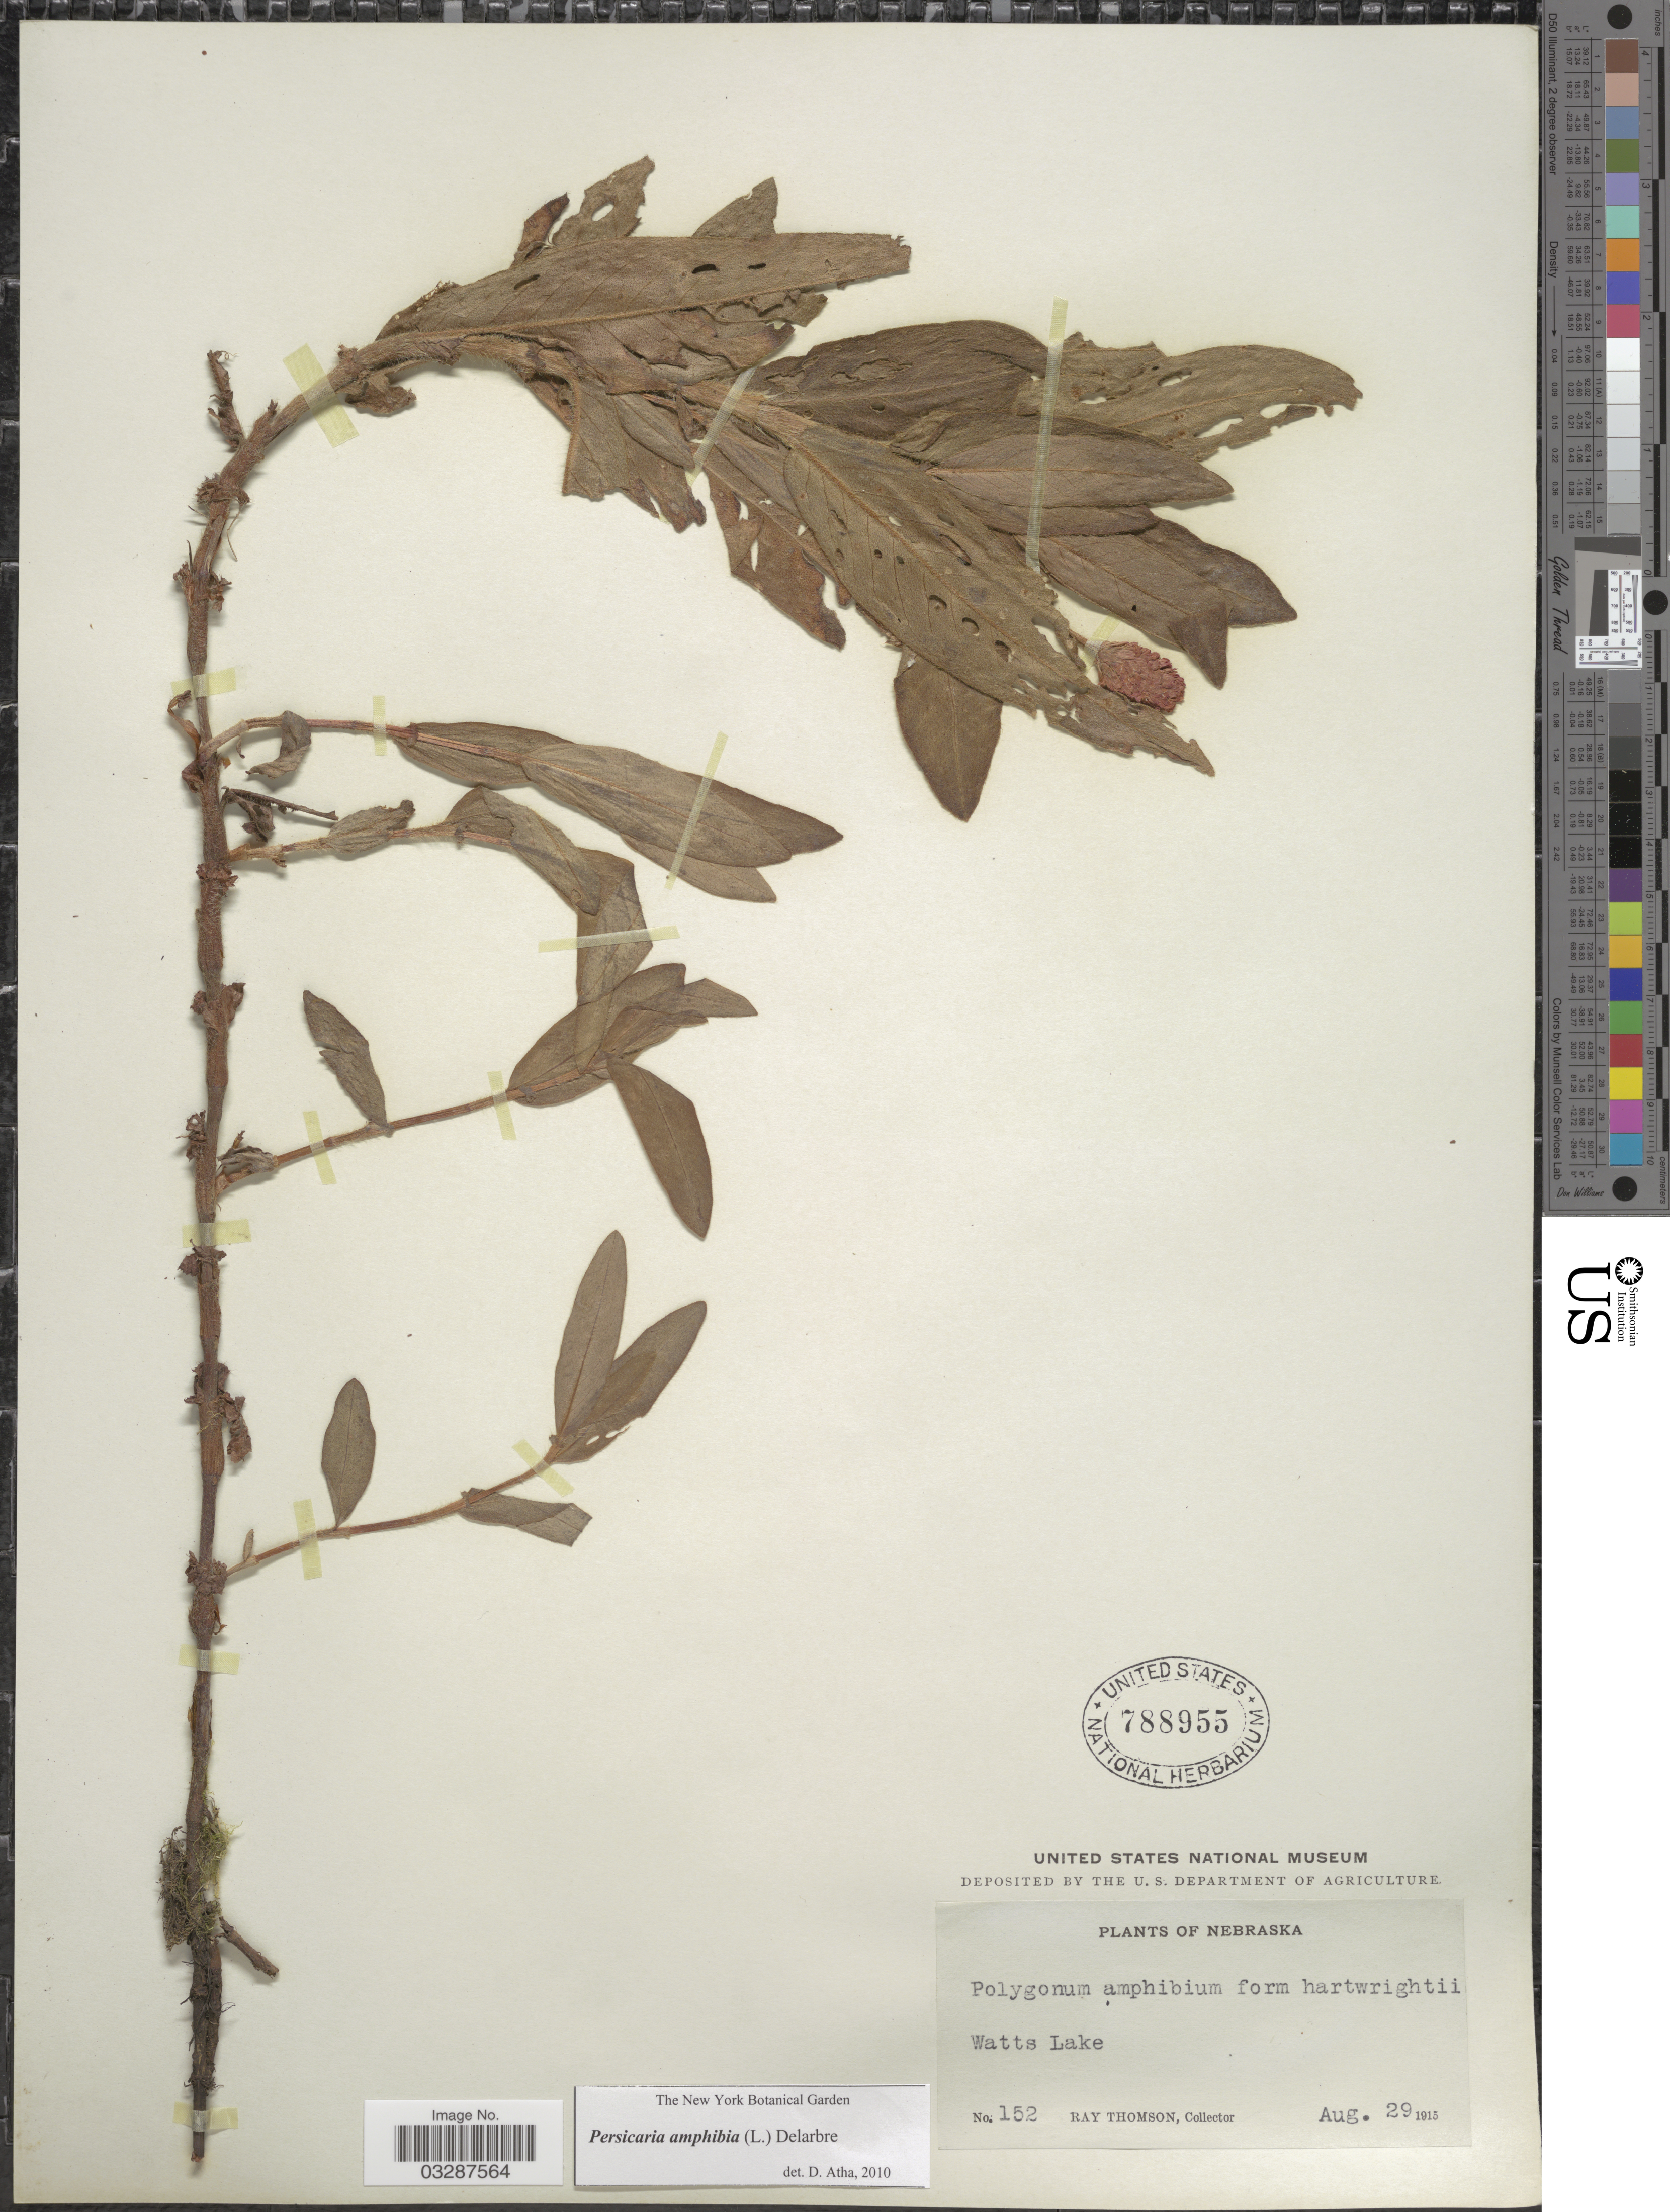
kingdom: Plantae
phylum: Tracheophyta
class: Magnoliopsida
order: Caryophyllales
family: Polygonaceae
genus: Persicaria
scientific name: Persicaria amphibia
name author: (L.) Delarbre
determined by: Atha, D. E.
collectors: R. Thomson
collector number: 152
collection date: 1915-08-29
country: United States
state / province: Nebraska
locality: Watts Lake.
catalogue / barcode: US 788955